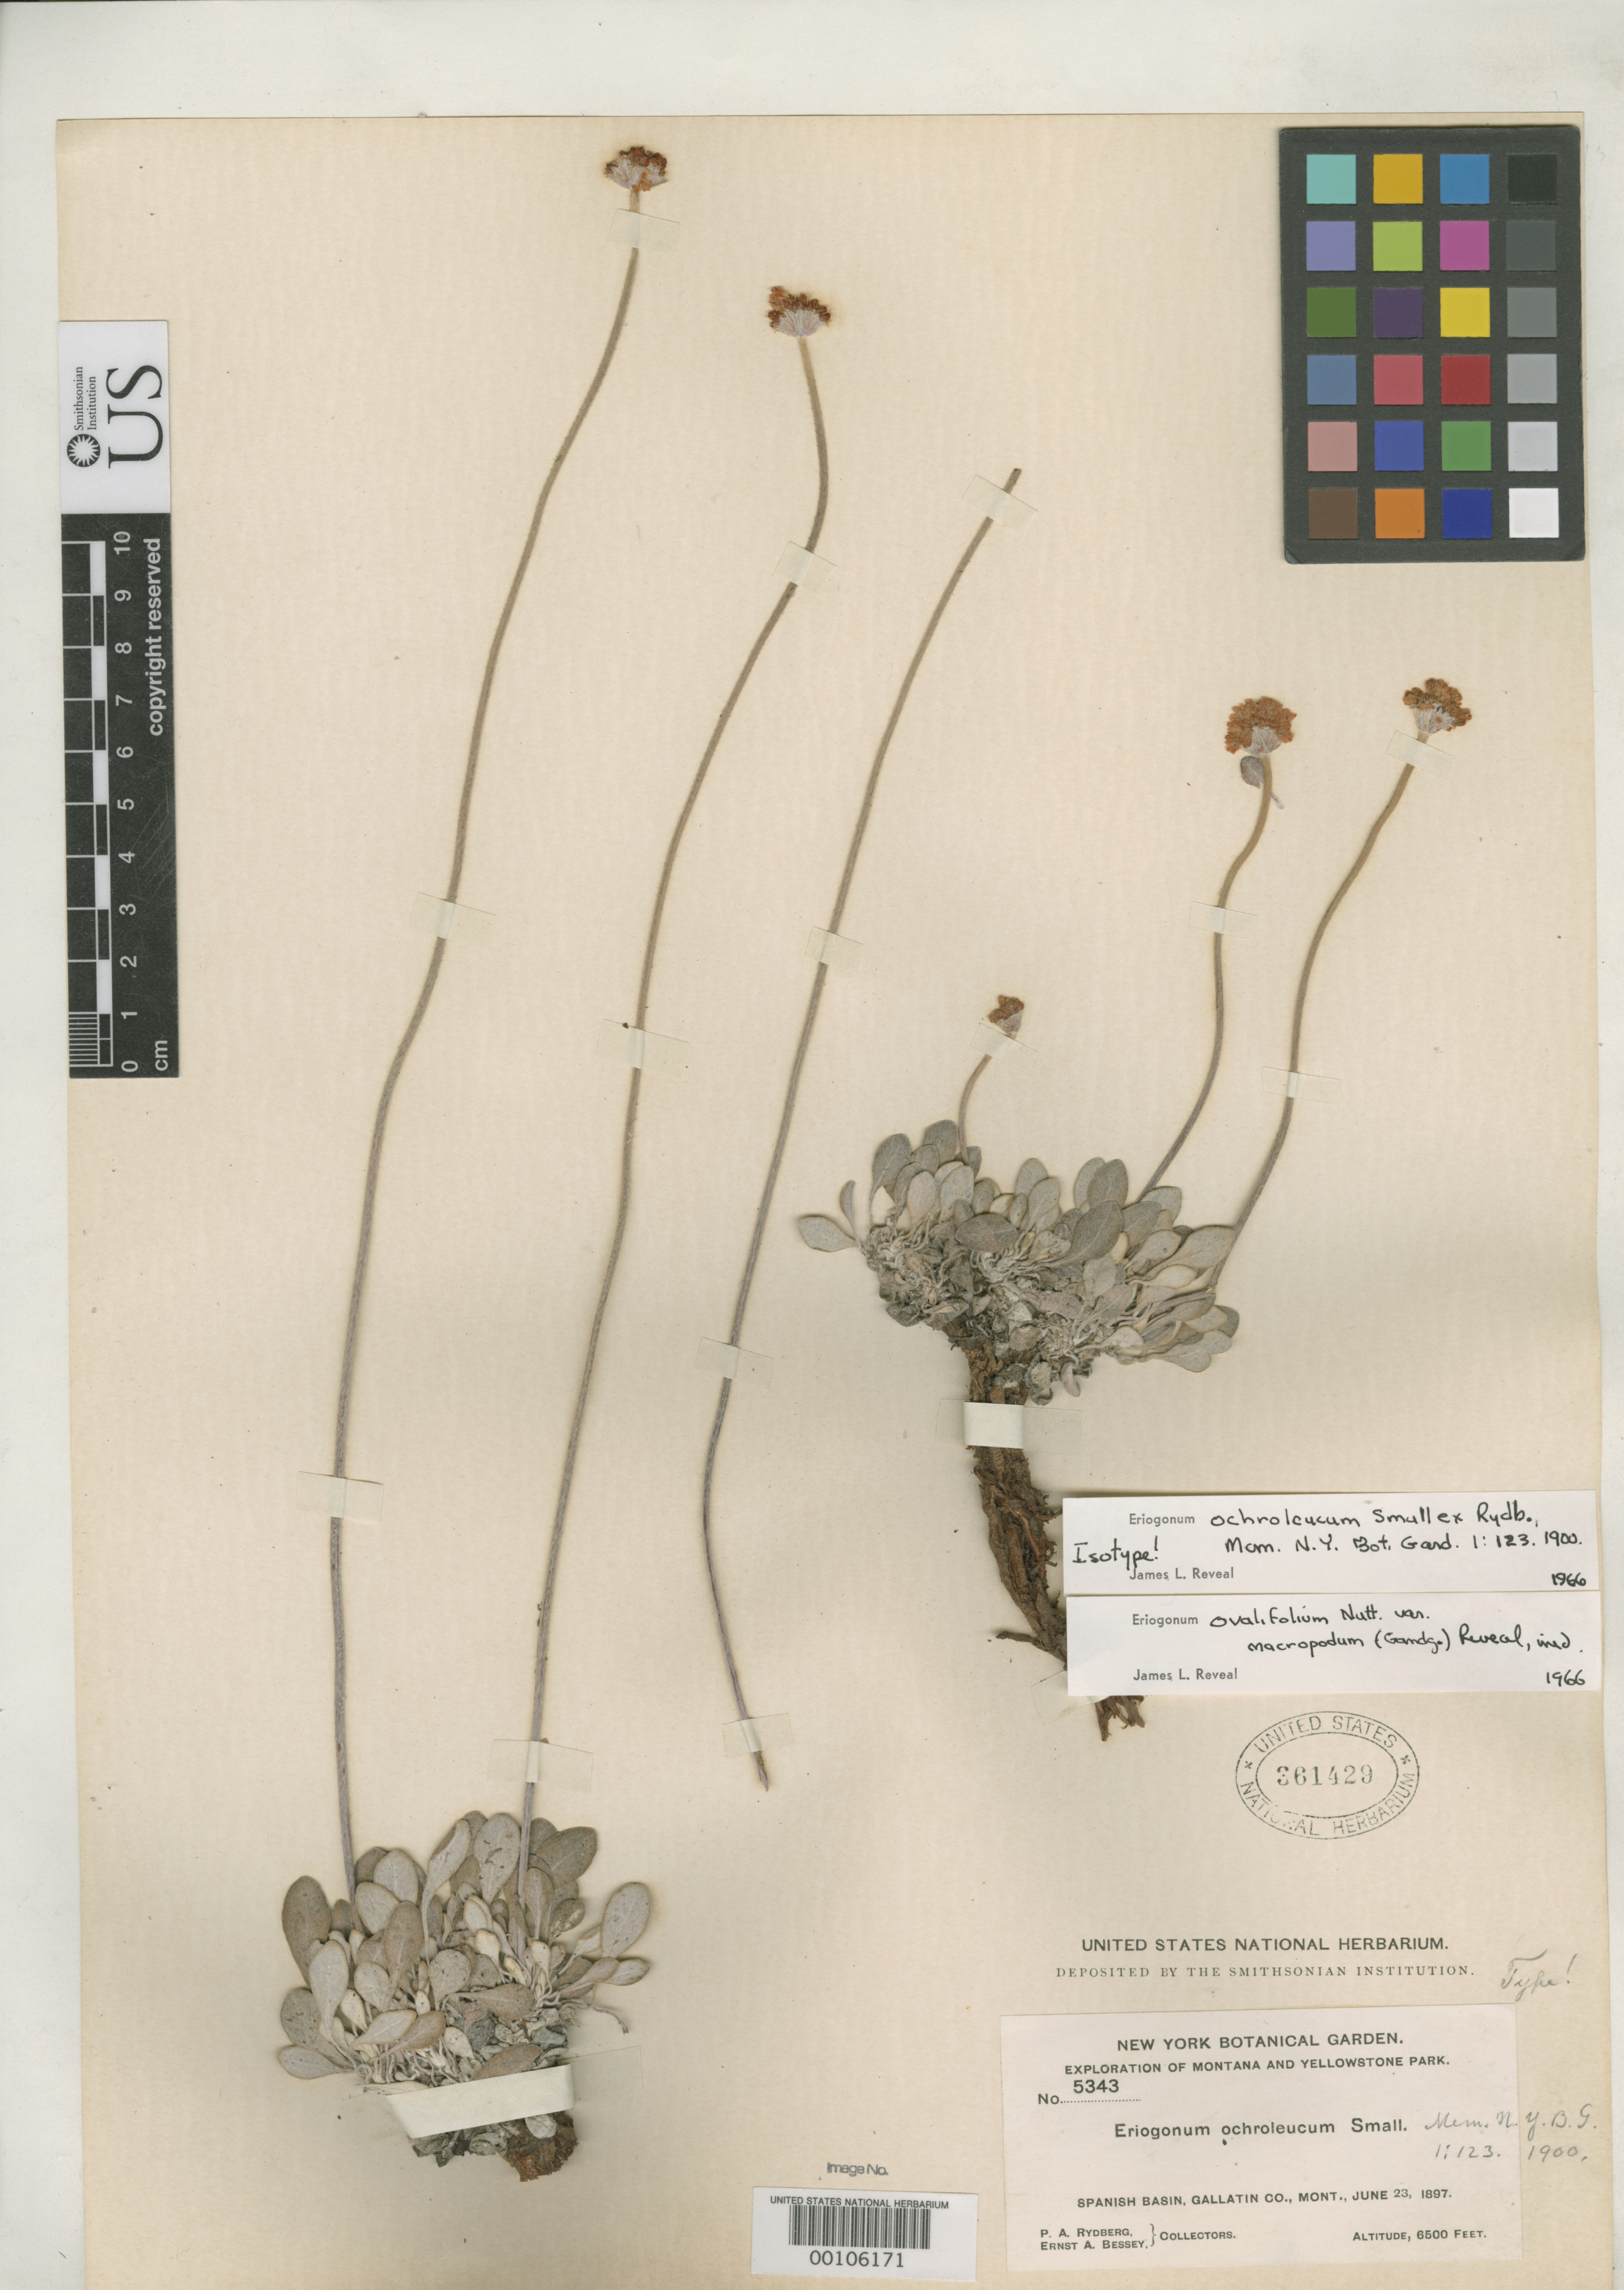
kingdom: Plantae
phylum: Tracheophyta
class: Magnoliopsida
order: Caryophyllales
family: Polygonaceae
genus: Eriogonum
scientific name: Eriogonum ochroleucum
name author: Small in Rydb.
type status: Isotype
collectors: P. A. Rydberg & E. Bessey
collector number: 5343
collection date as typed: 23 Jun 1897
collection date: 1897-06-23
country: United States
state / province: Montana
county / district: Gallatin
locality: Spanish Basin.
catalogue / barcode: US 361429